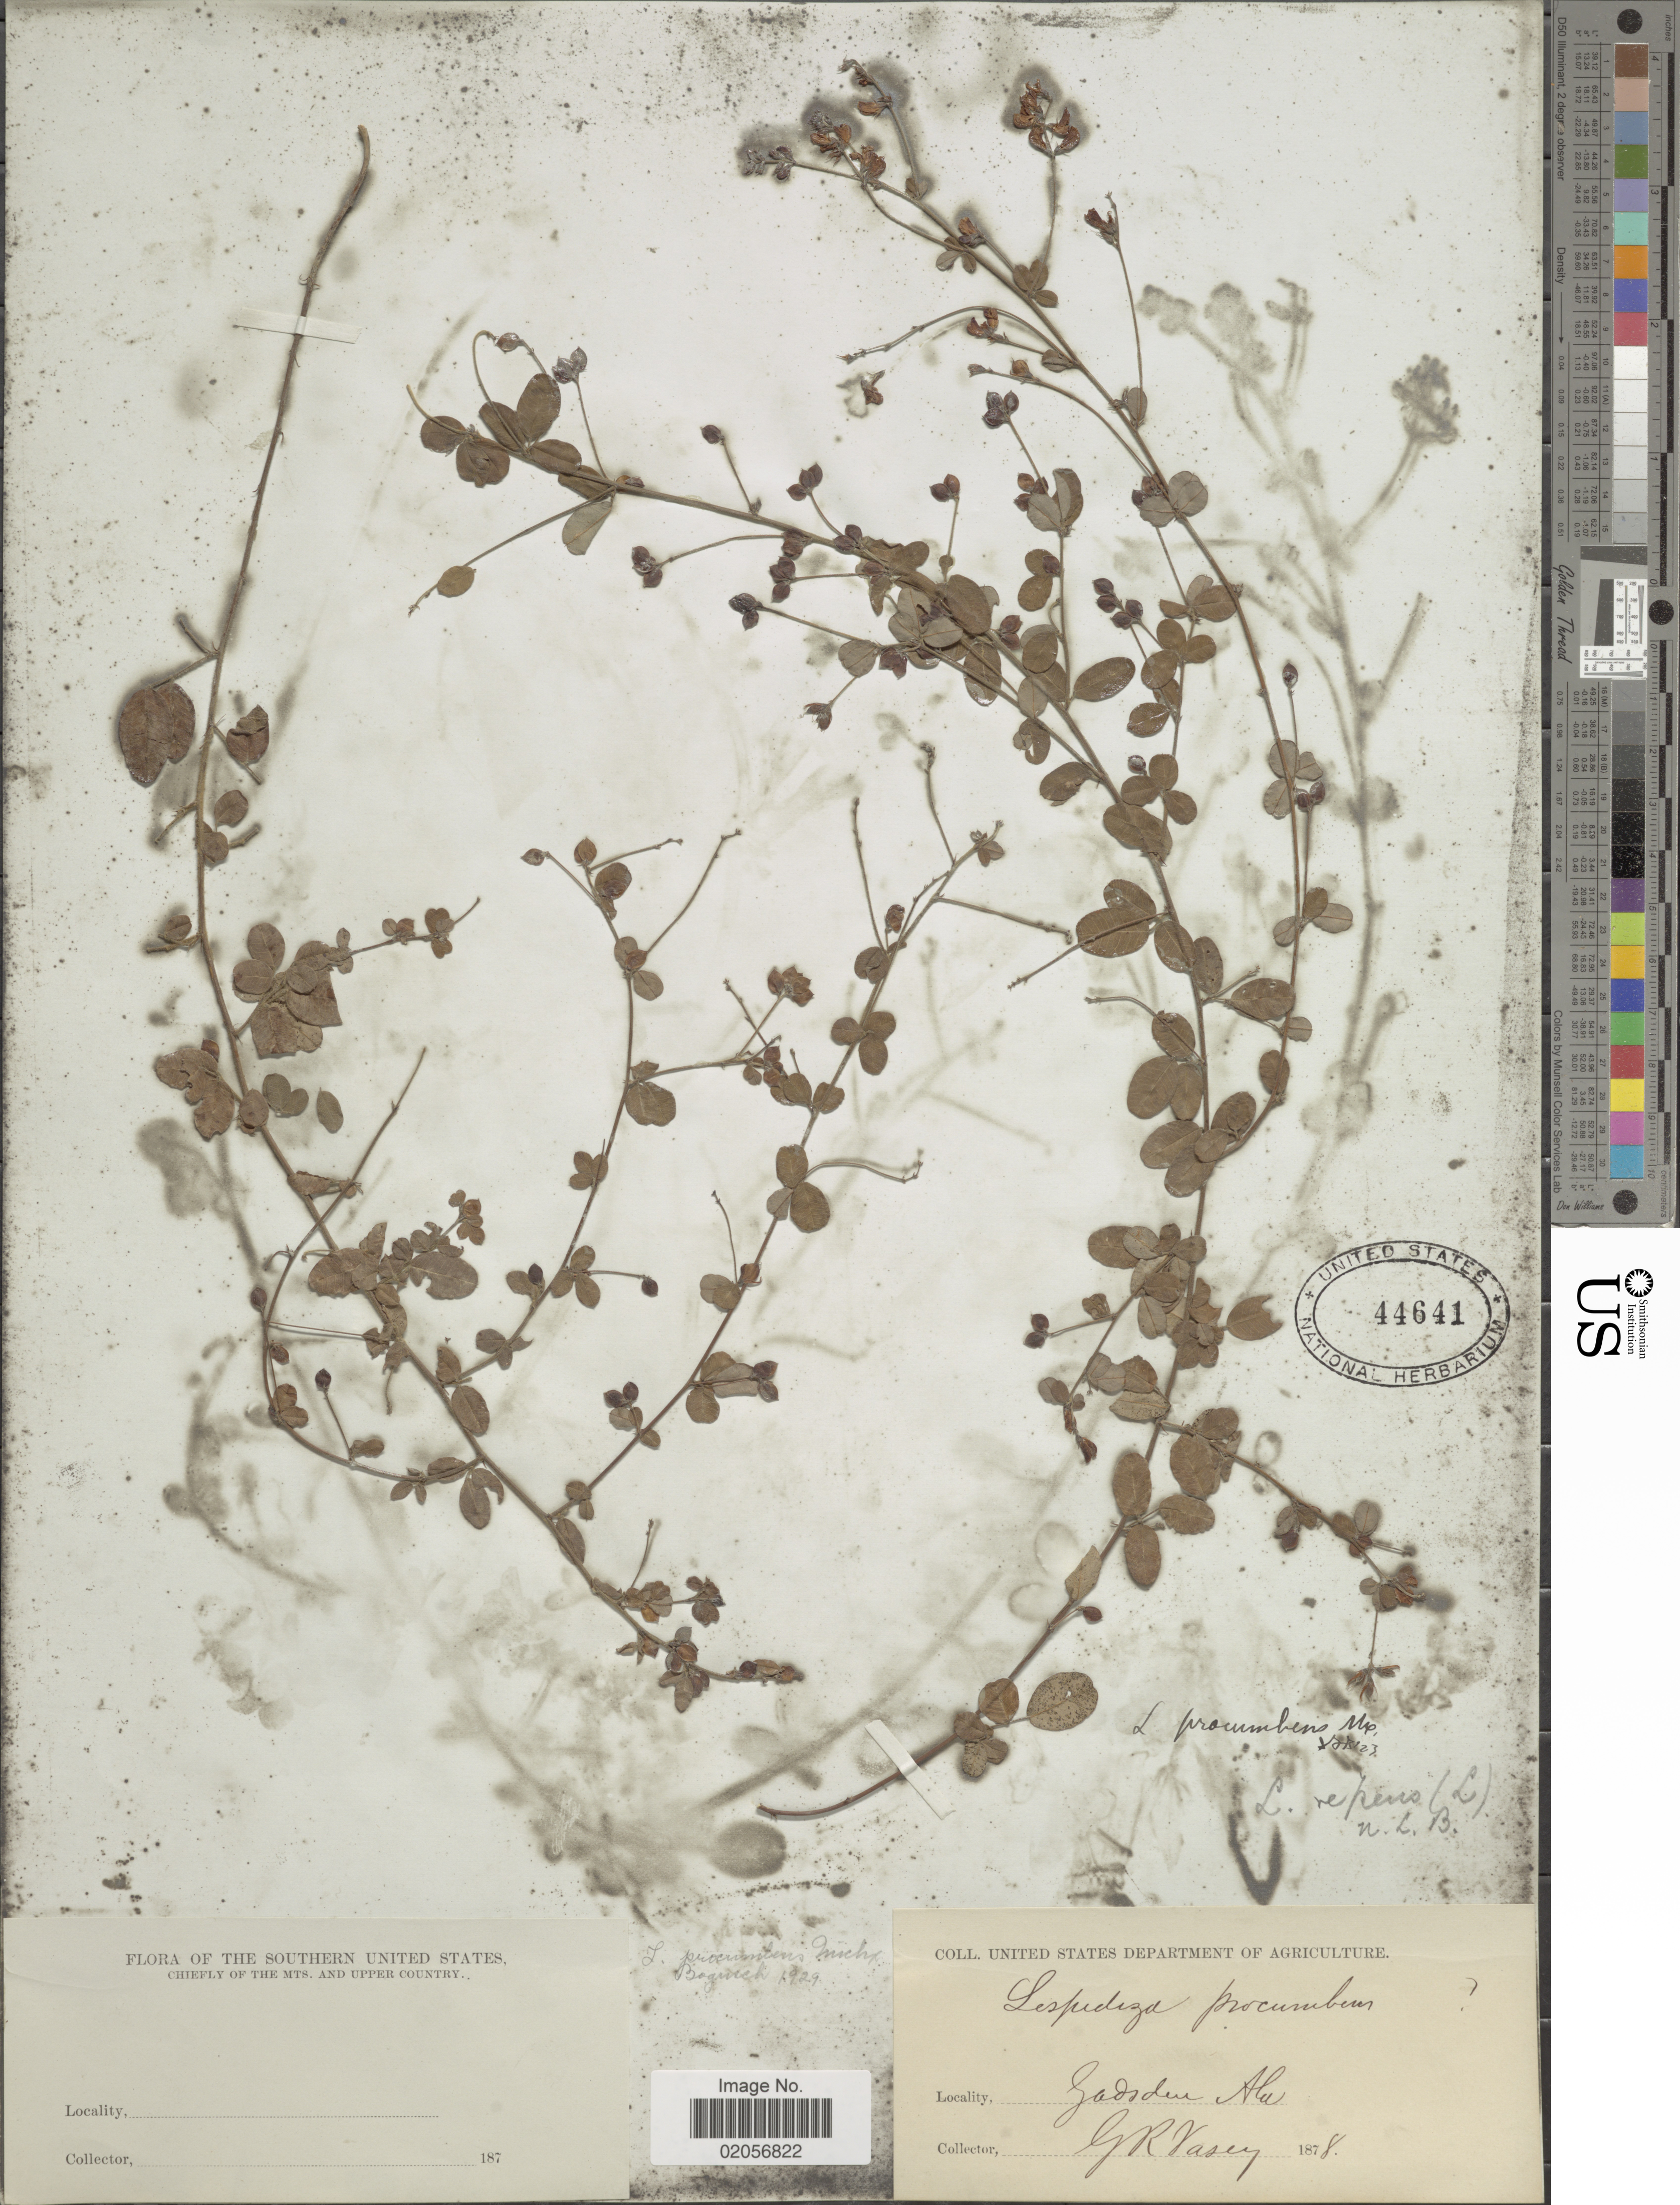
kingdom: Plantae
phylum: Tracheophyta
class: Magnoliopsida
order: Fabales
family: Fabaceae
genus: Lespedeza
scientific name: Lespedeza procumbens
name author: Michx.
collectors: G. R. Vasey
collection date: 1878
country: United States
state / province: Alabama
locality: Gadsden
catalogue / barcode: US 44641